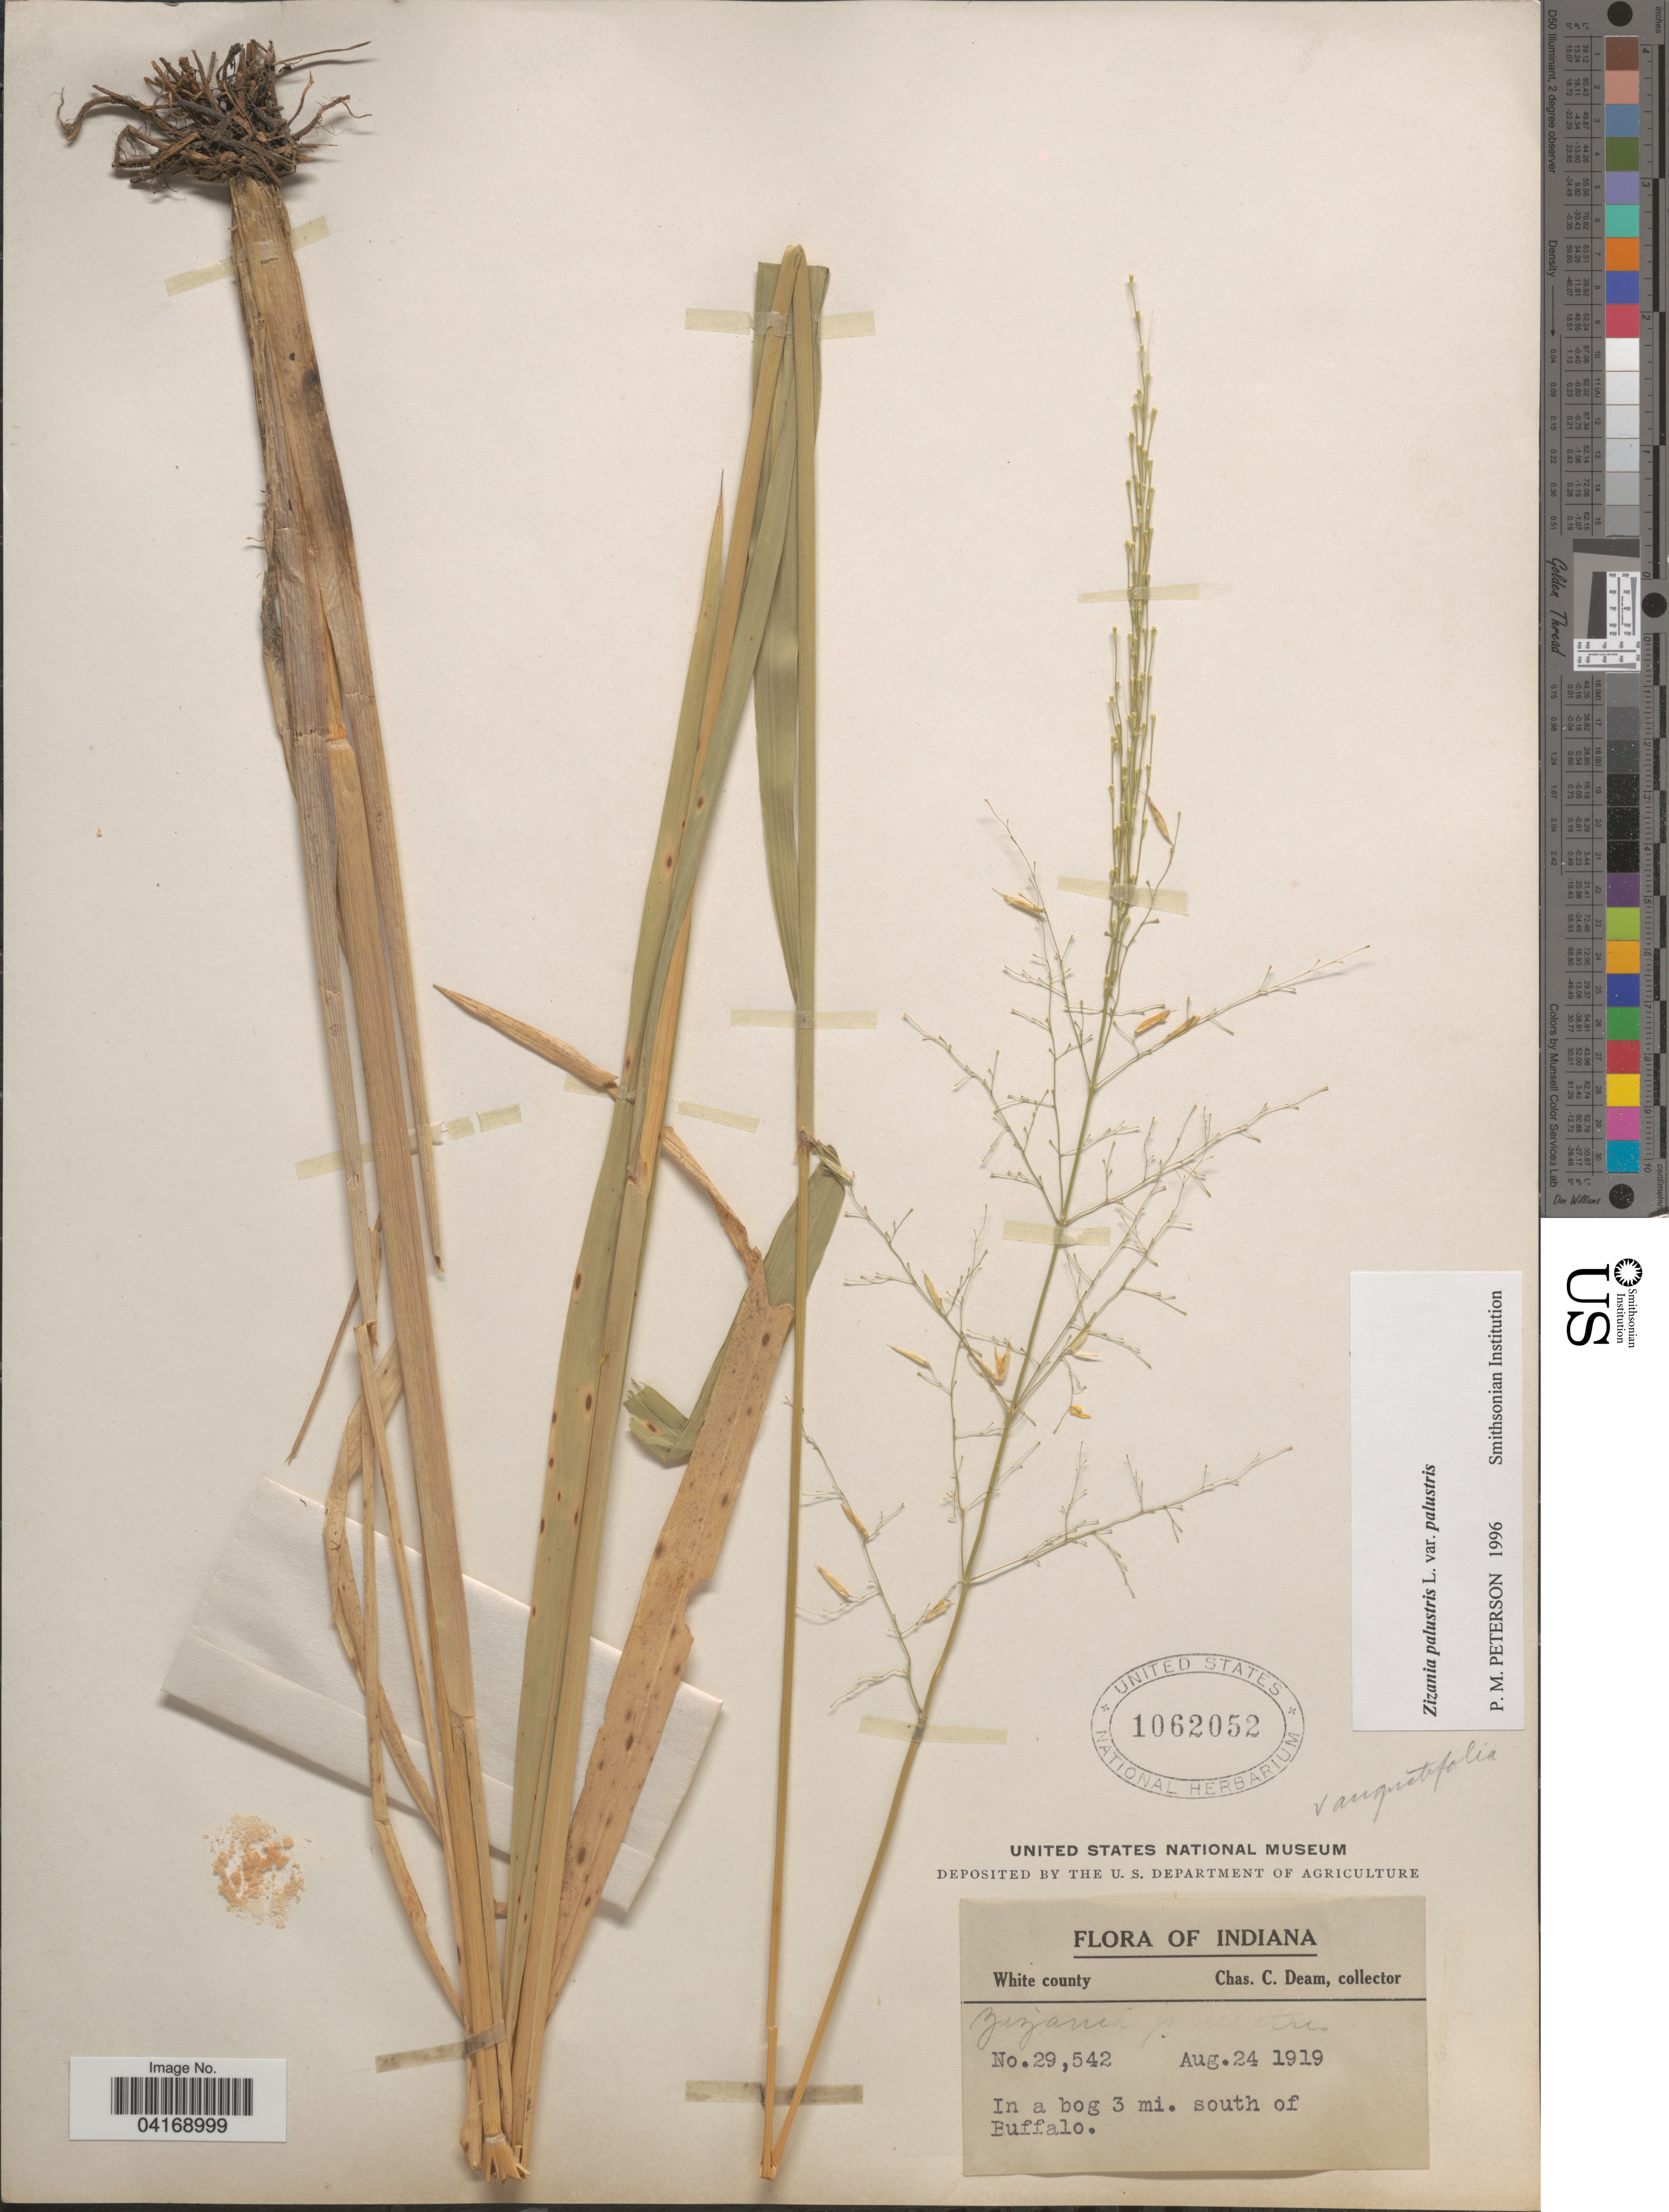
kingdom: Plantae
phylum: Tracheophyta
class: Liliopsida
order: Poales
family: Poaceae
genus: Zizania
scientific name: Zizania palustris var. palustris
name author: L.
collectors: C. C. Deam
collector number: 29542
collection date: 1919-08-24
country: United States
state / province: Indiana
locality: White county. In a bog 3 mi. south of Buffalo.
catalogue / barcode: US 1062052